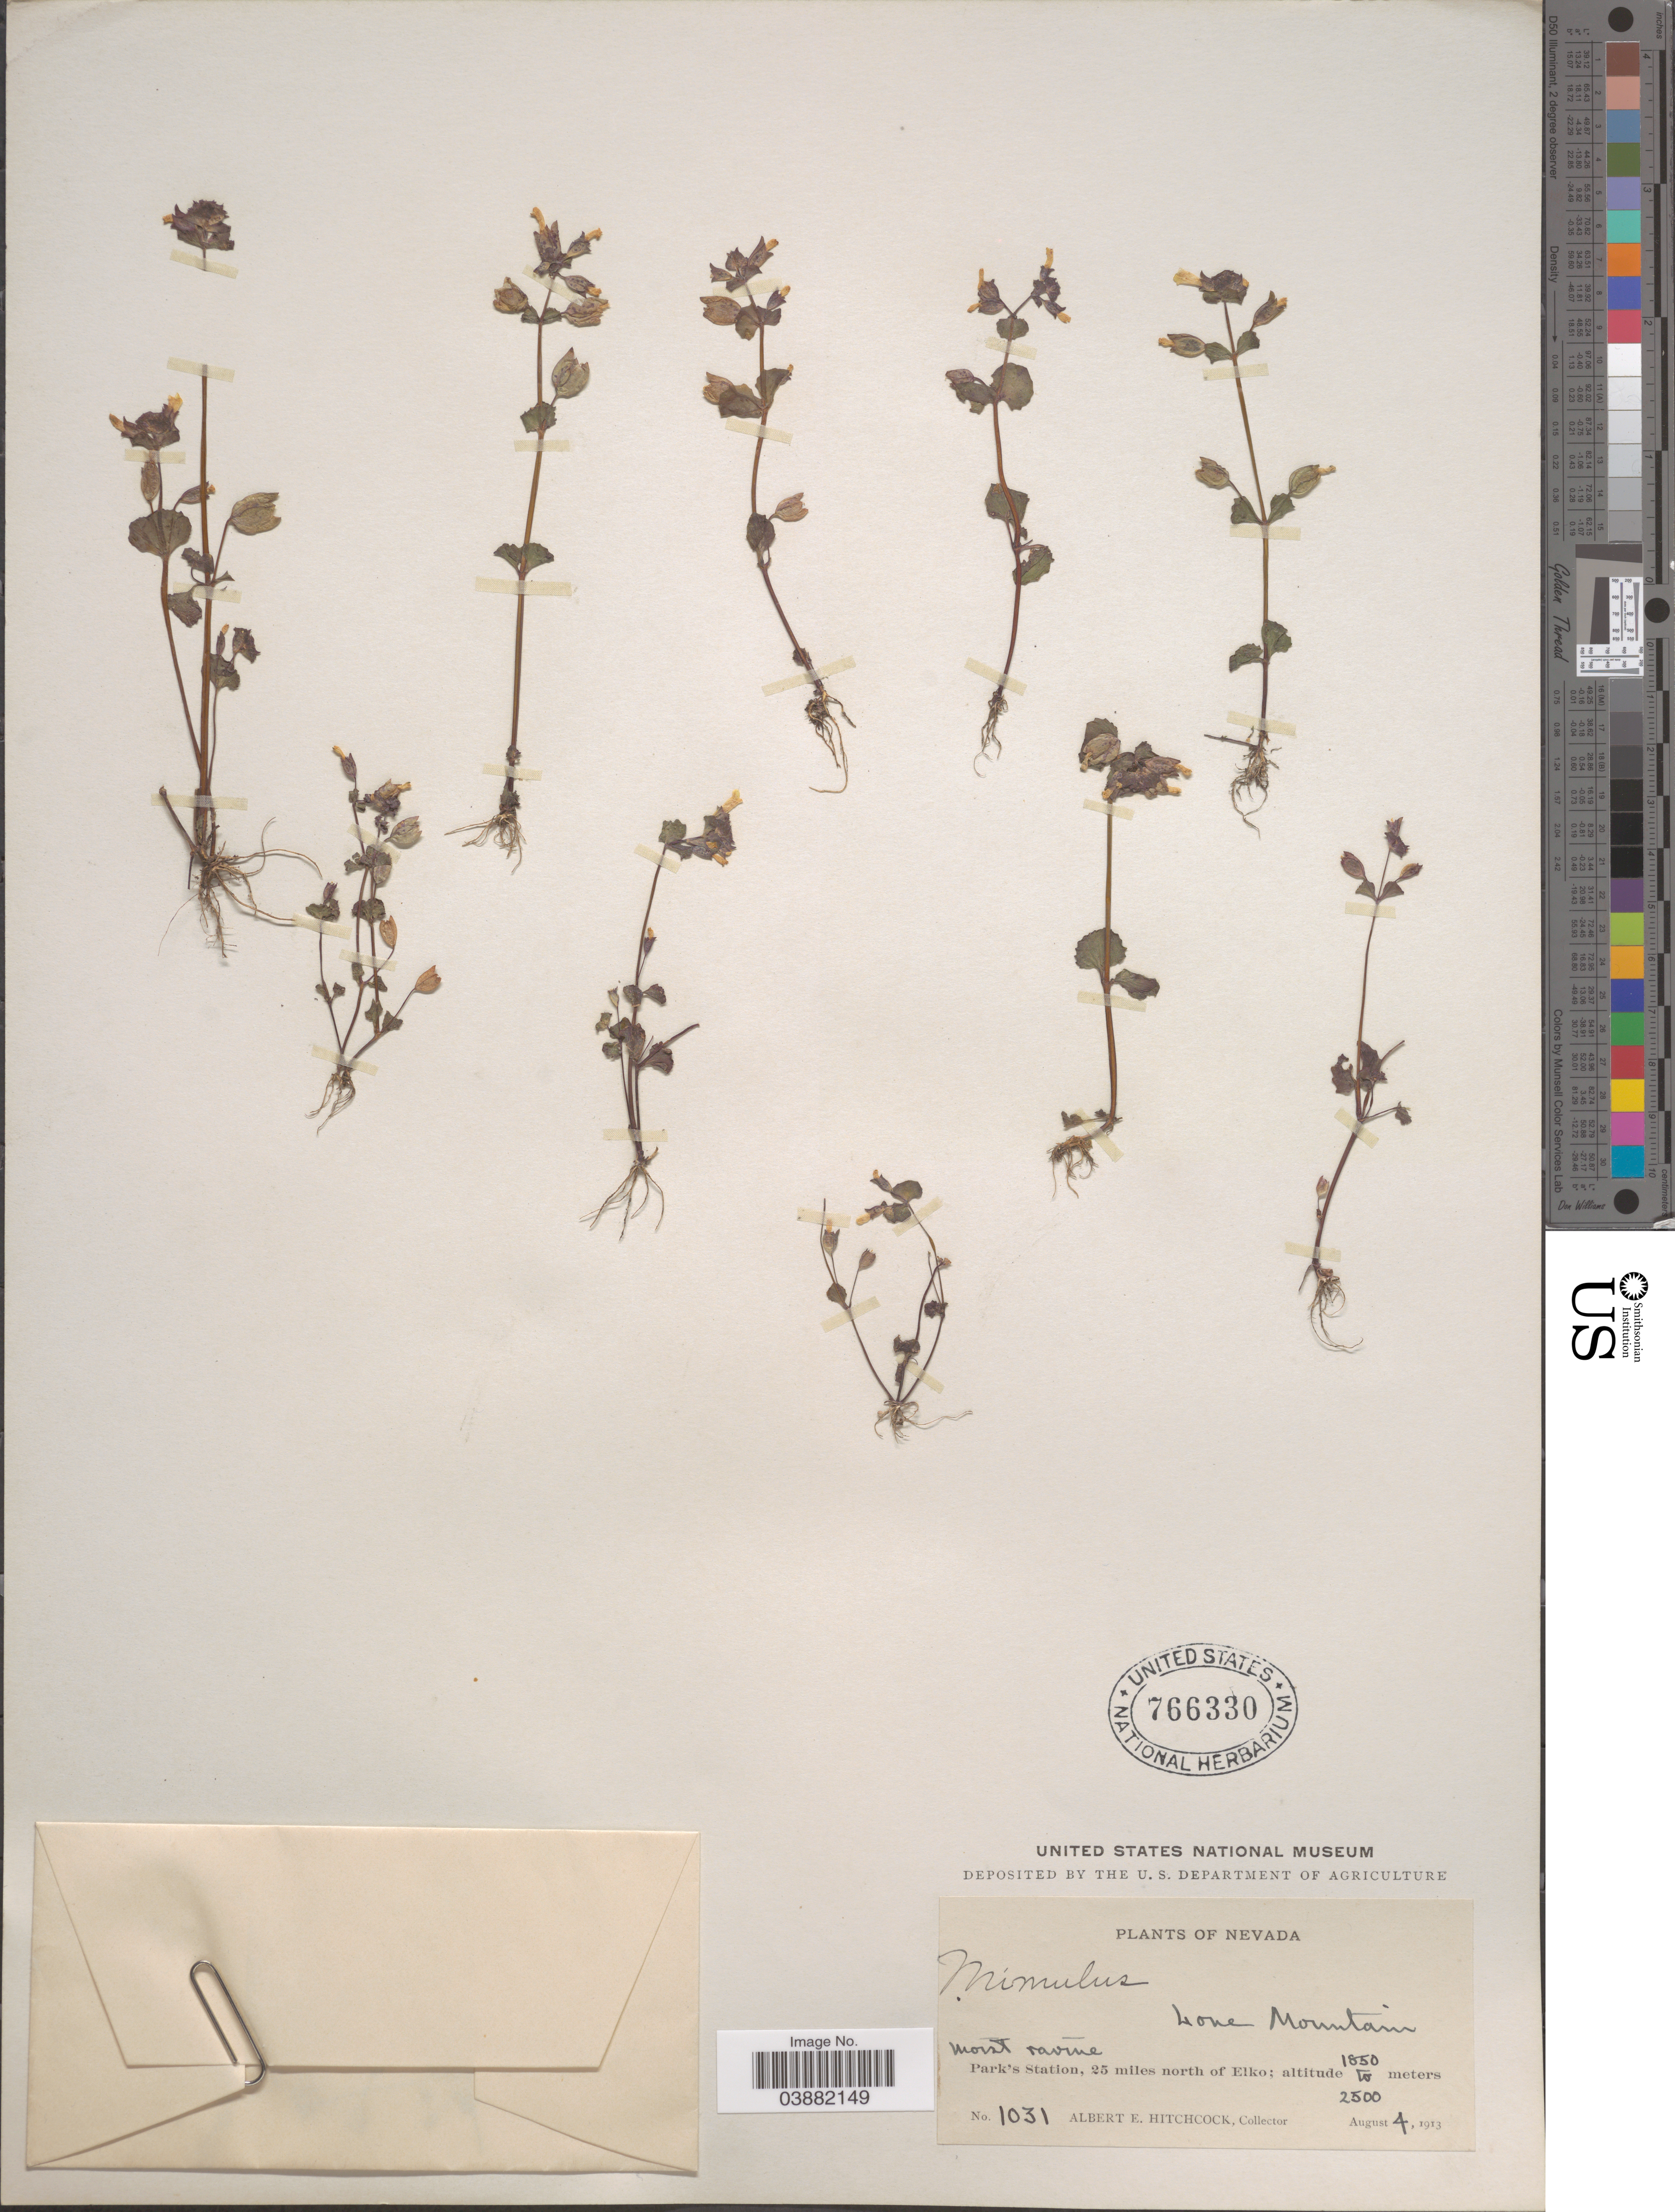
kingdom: Plantae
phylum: Tracheophyta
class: Magnoliopsida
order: Lamiales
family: Phrymaceae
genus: Mimulus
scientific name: Mimulus microphyllus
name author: Benth.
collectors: A. Hitchcock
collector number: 1031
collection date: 1913-08-04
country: United States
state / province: Nevada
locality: Lone Mountain. Park's Station, 25 miles north of Elko.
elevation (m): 1850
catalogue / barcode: US 766330